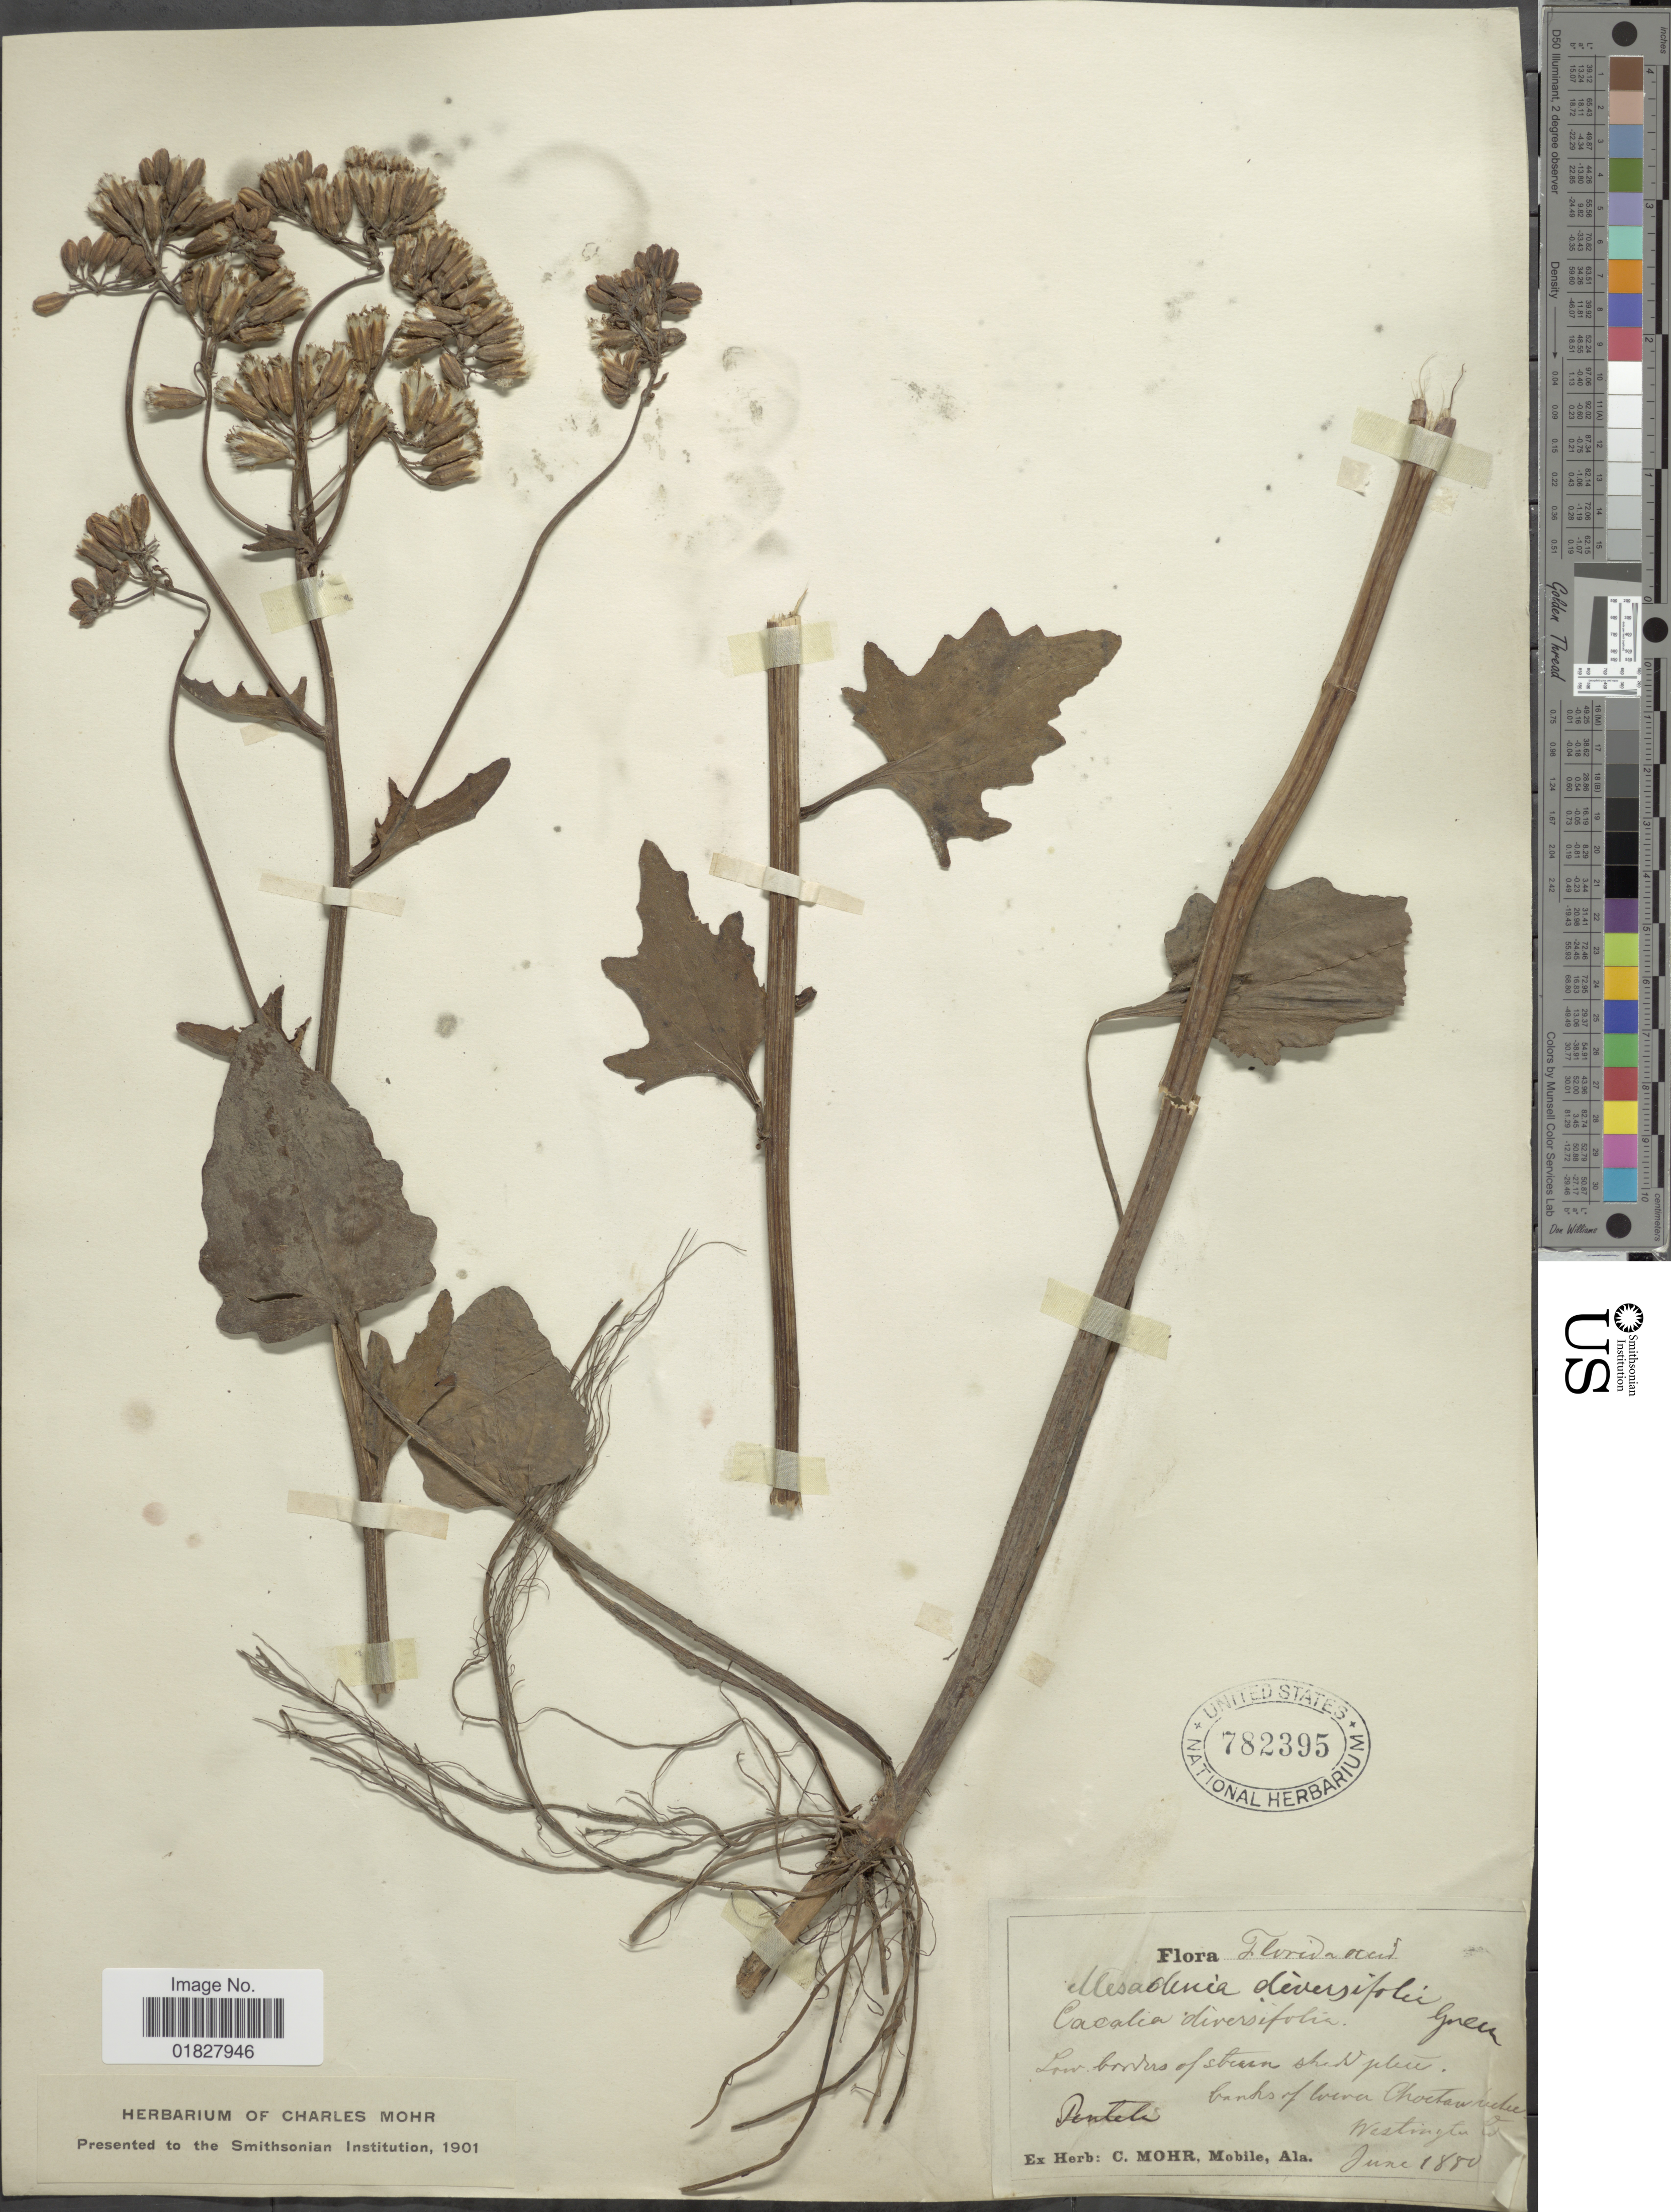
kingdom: Plantae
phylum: Tracheophyta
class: Magnoliopsida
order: Asterales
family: Asteraceae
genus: Arnoglossum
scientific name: Arnoglossum diversifolium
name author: (Torr. & A. Gray) H. Rob.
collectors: ex herb. C. Mohr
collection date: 1880-06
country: United States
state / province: Florida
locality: Florida occi., banks of lower Choctanhuchee, Westington Co.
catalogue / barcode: US 782395